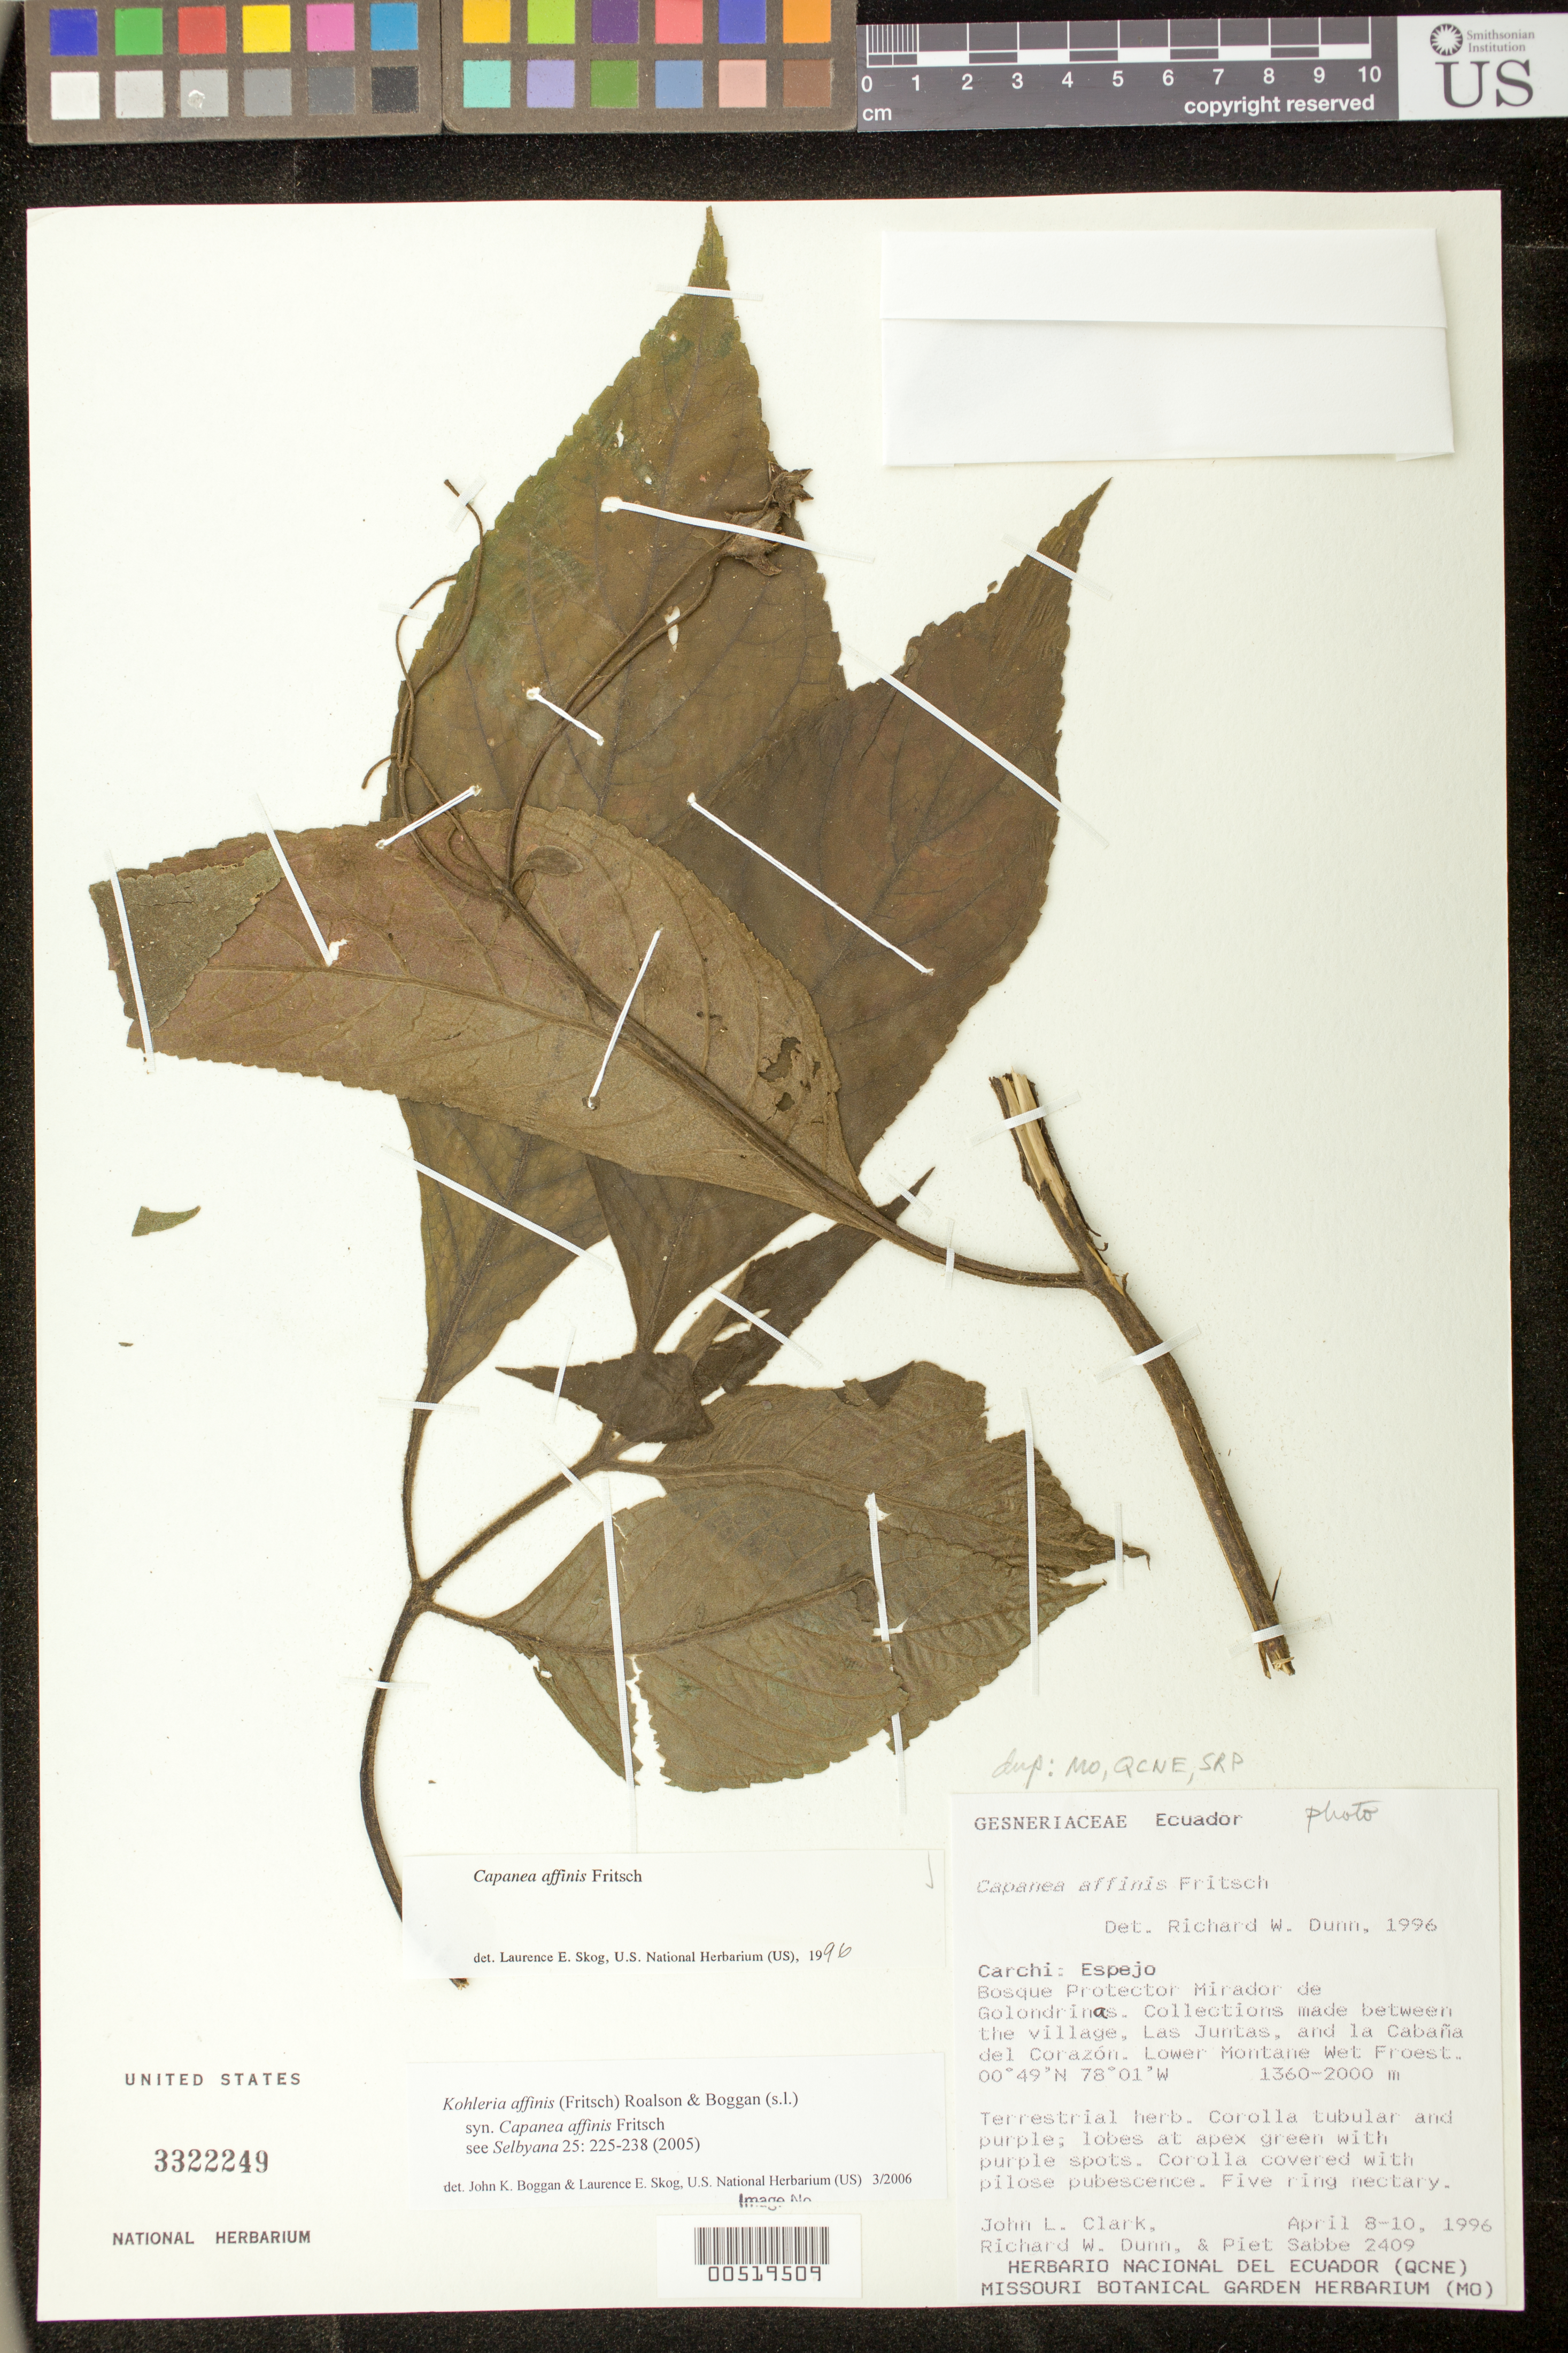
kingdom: Plantae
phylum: Tracheophyta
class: Magnoliopsida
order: Lamiales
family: Gesneriaceae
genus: Kohleria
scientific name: Kohleria affinis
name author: (Fritsch) Roalson & Boggan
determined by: Boggan, J. K.; Skog, L. E.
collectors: J. L. Clark & P. Sabbe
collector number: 2409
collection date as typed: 8-10 Apr 1996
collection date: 1996-04-08/1996-04-10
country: Ecuador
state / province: Carchi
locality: Espejo; Bosque Protector Mirador de Golondrinas; between the village, Las Juntas, and la Cabaña del Corazón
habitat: Lower montane wet forest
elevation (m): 1360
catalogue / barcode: US 3322249